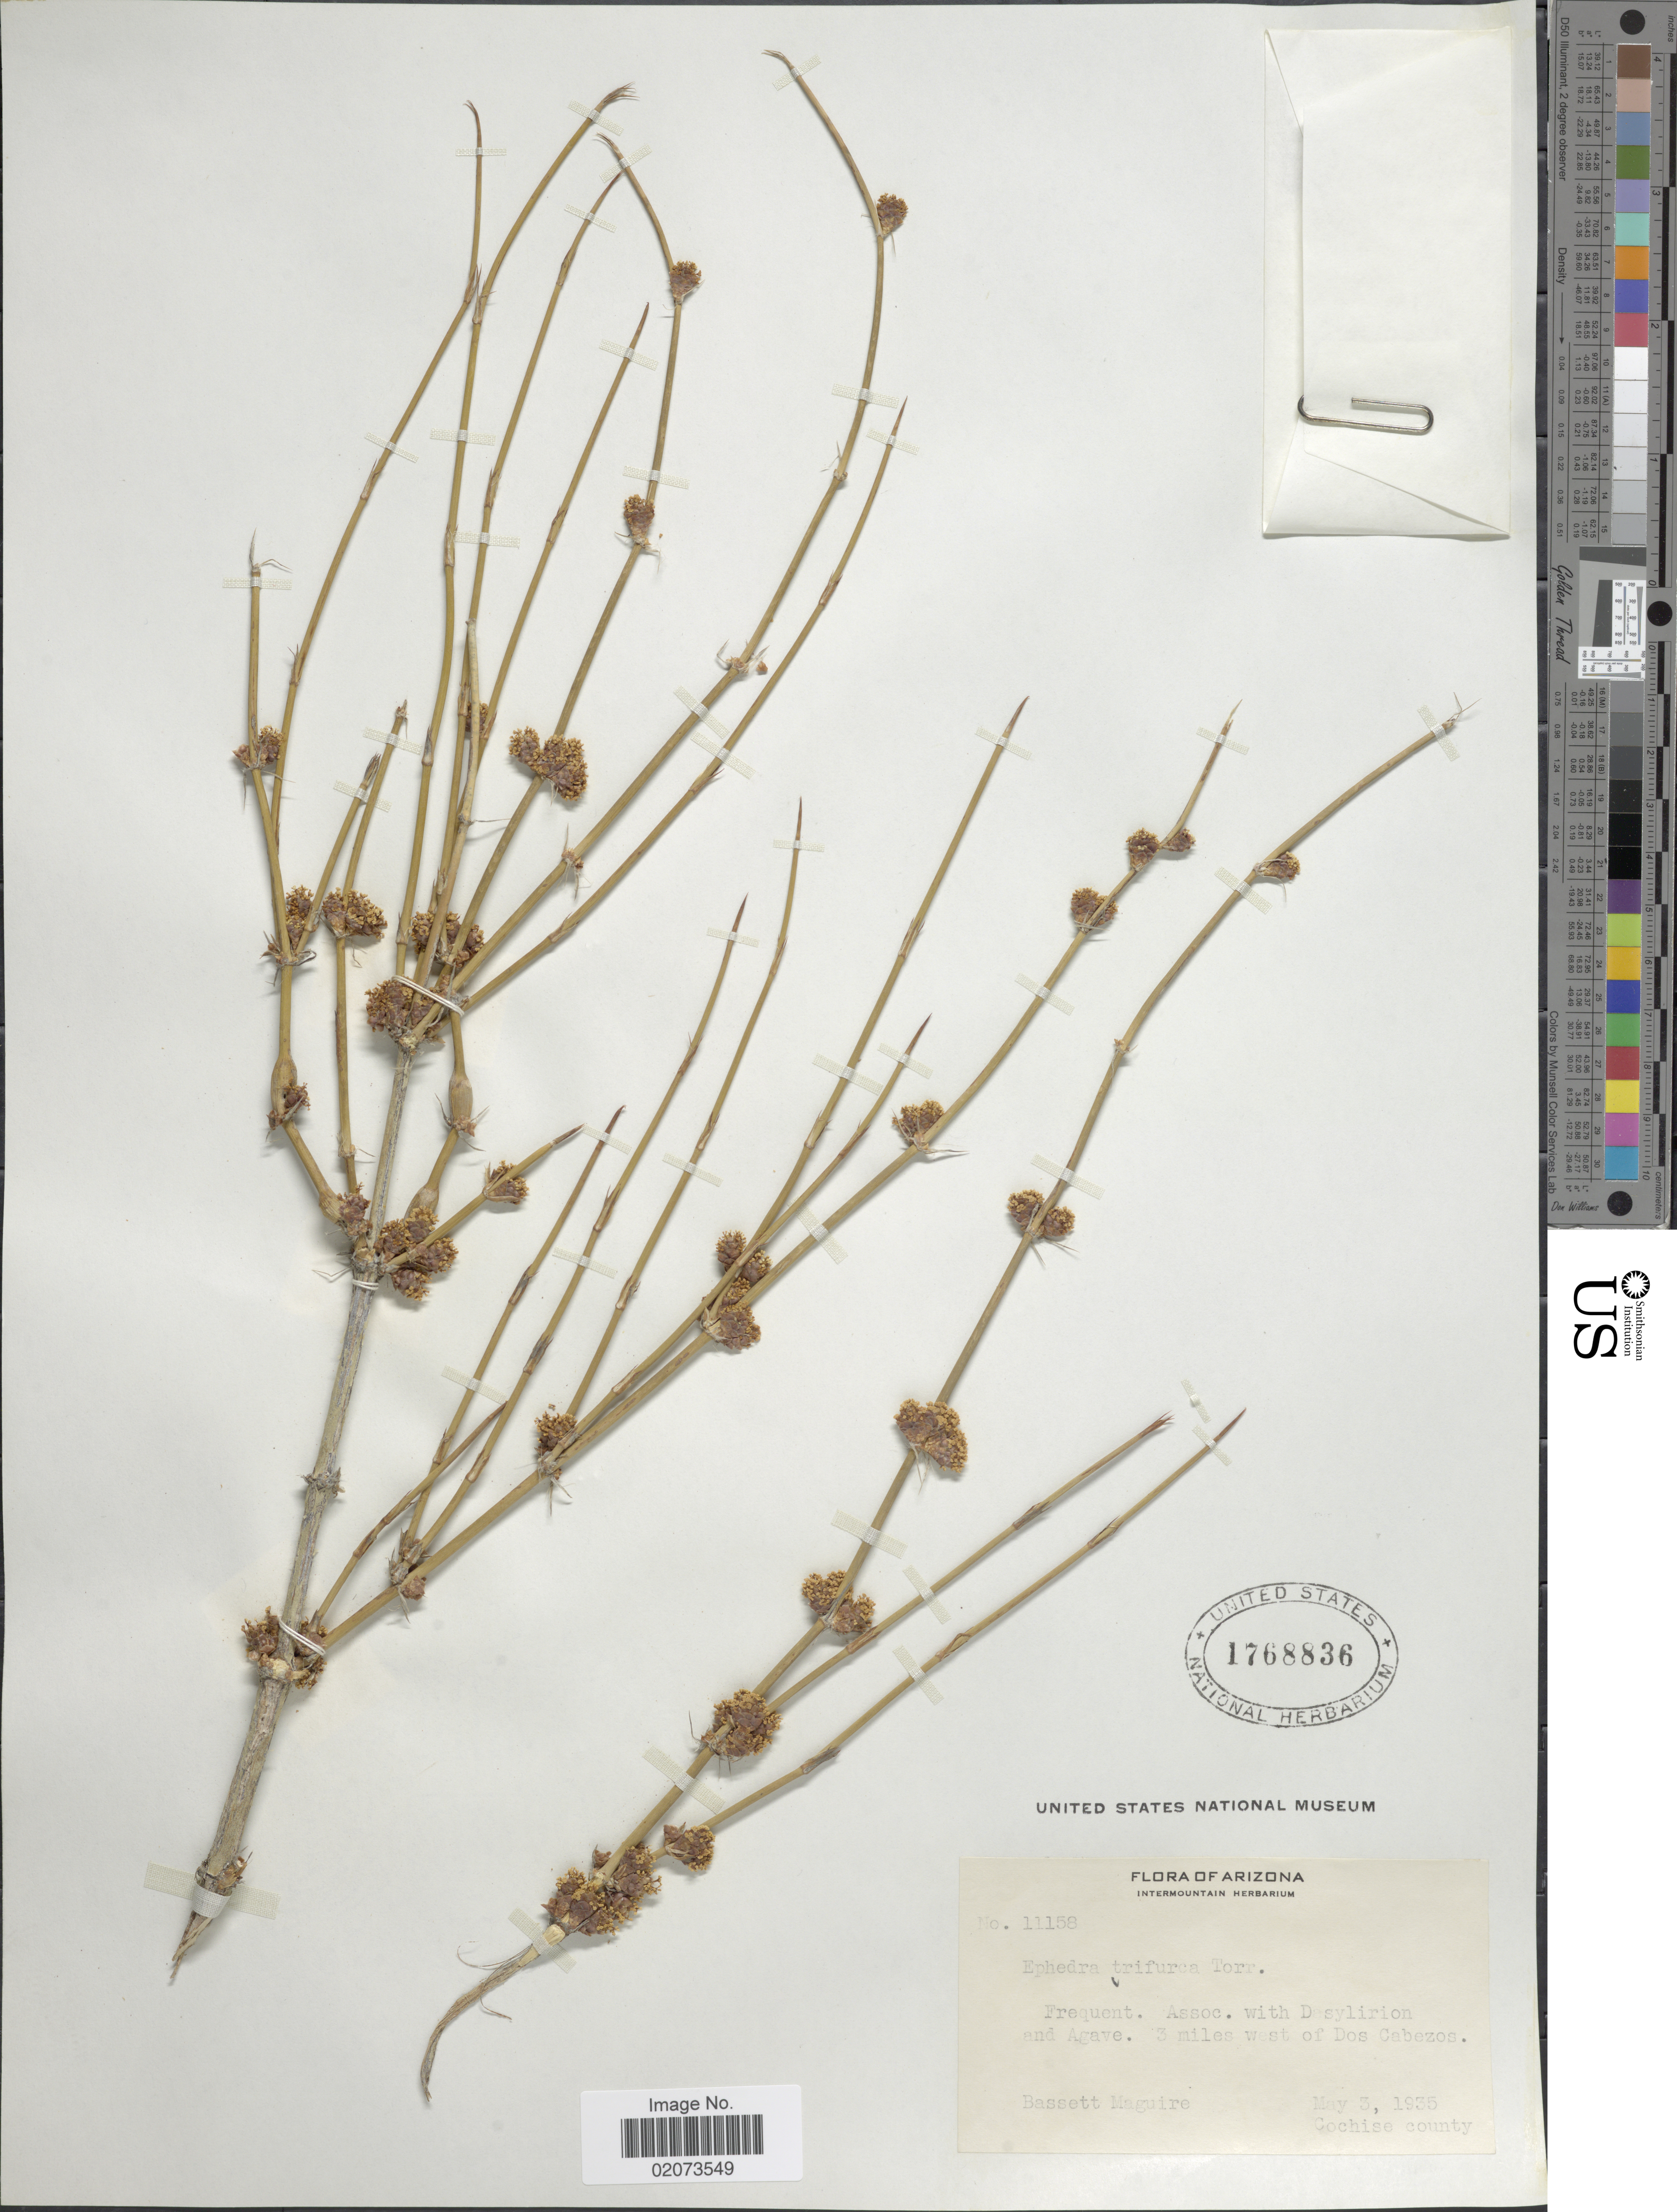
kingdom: Plantae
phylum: Tracheophyta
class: Gnetopsida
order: Ephedrales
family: Ephedraceae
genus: Ephedra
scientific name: Ephedra trifurca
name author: Torr. ex S. Watson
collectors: B. Maguire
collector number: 11158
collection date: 1935-05-03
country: United States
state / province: Arizona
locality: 3 miles west of Dos Cabezos, Cochise County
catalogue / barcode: US 1768836